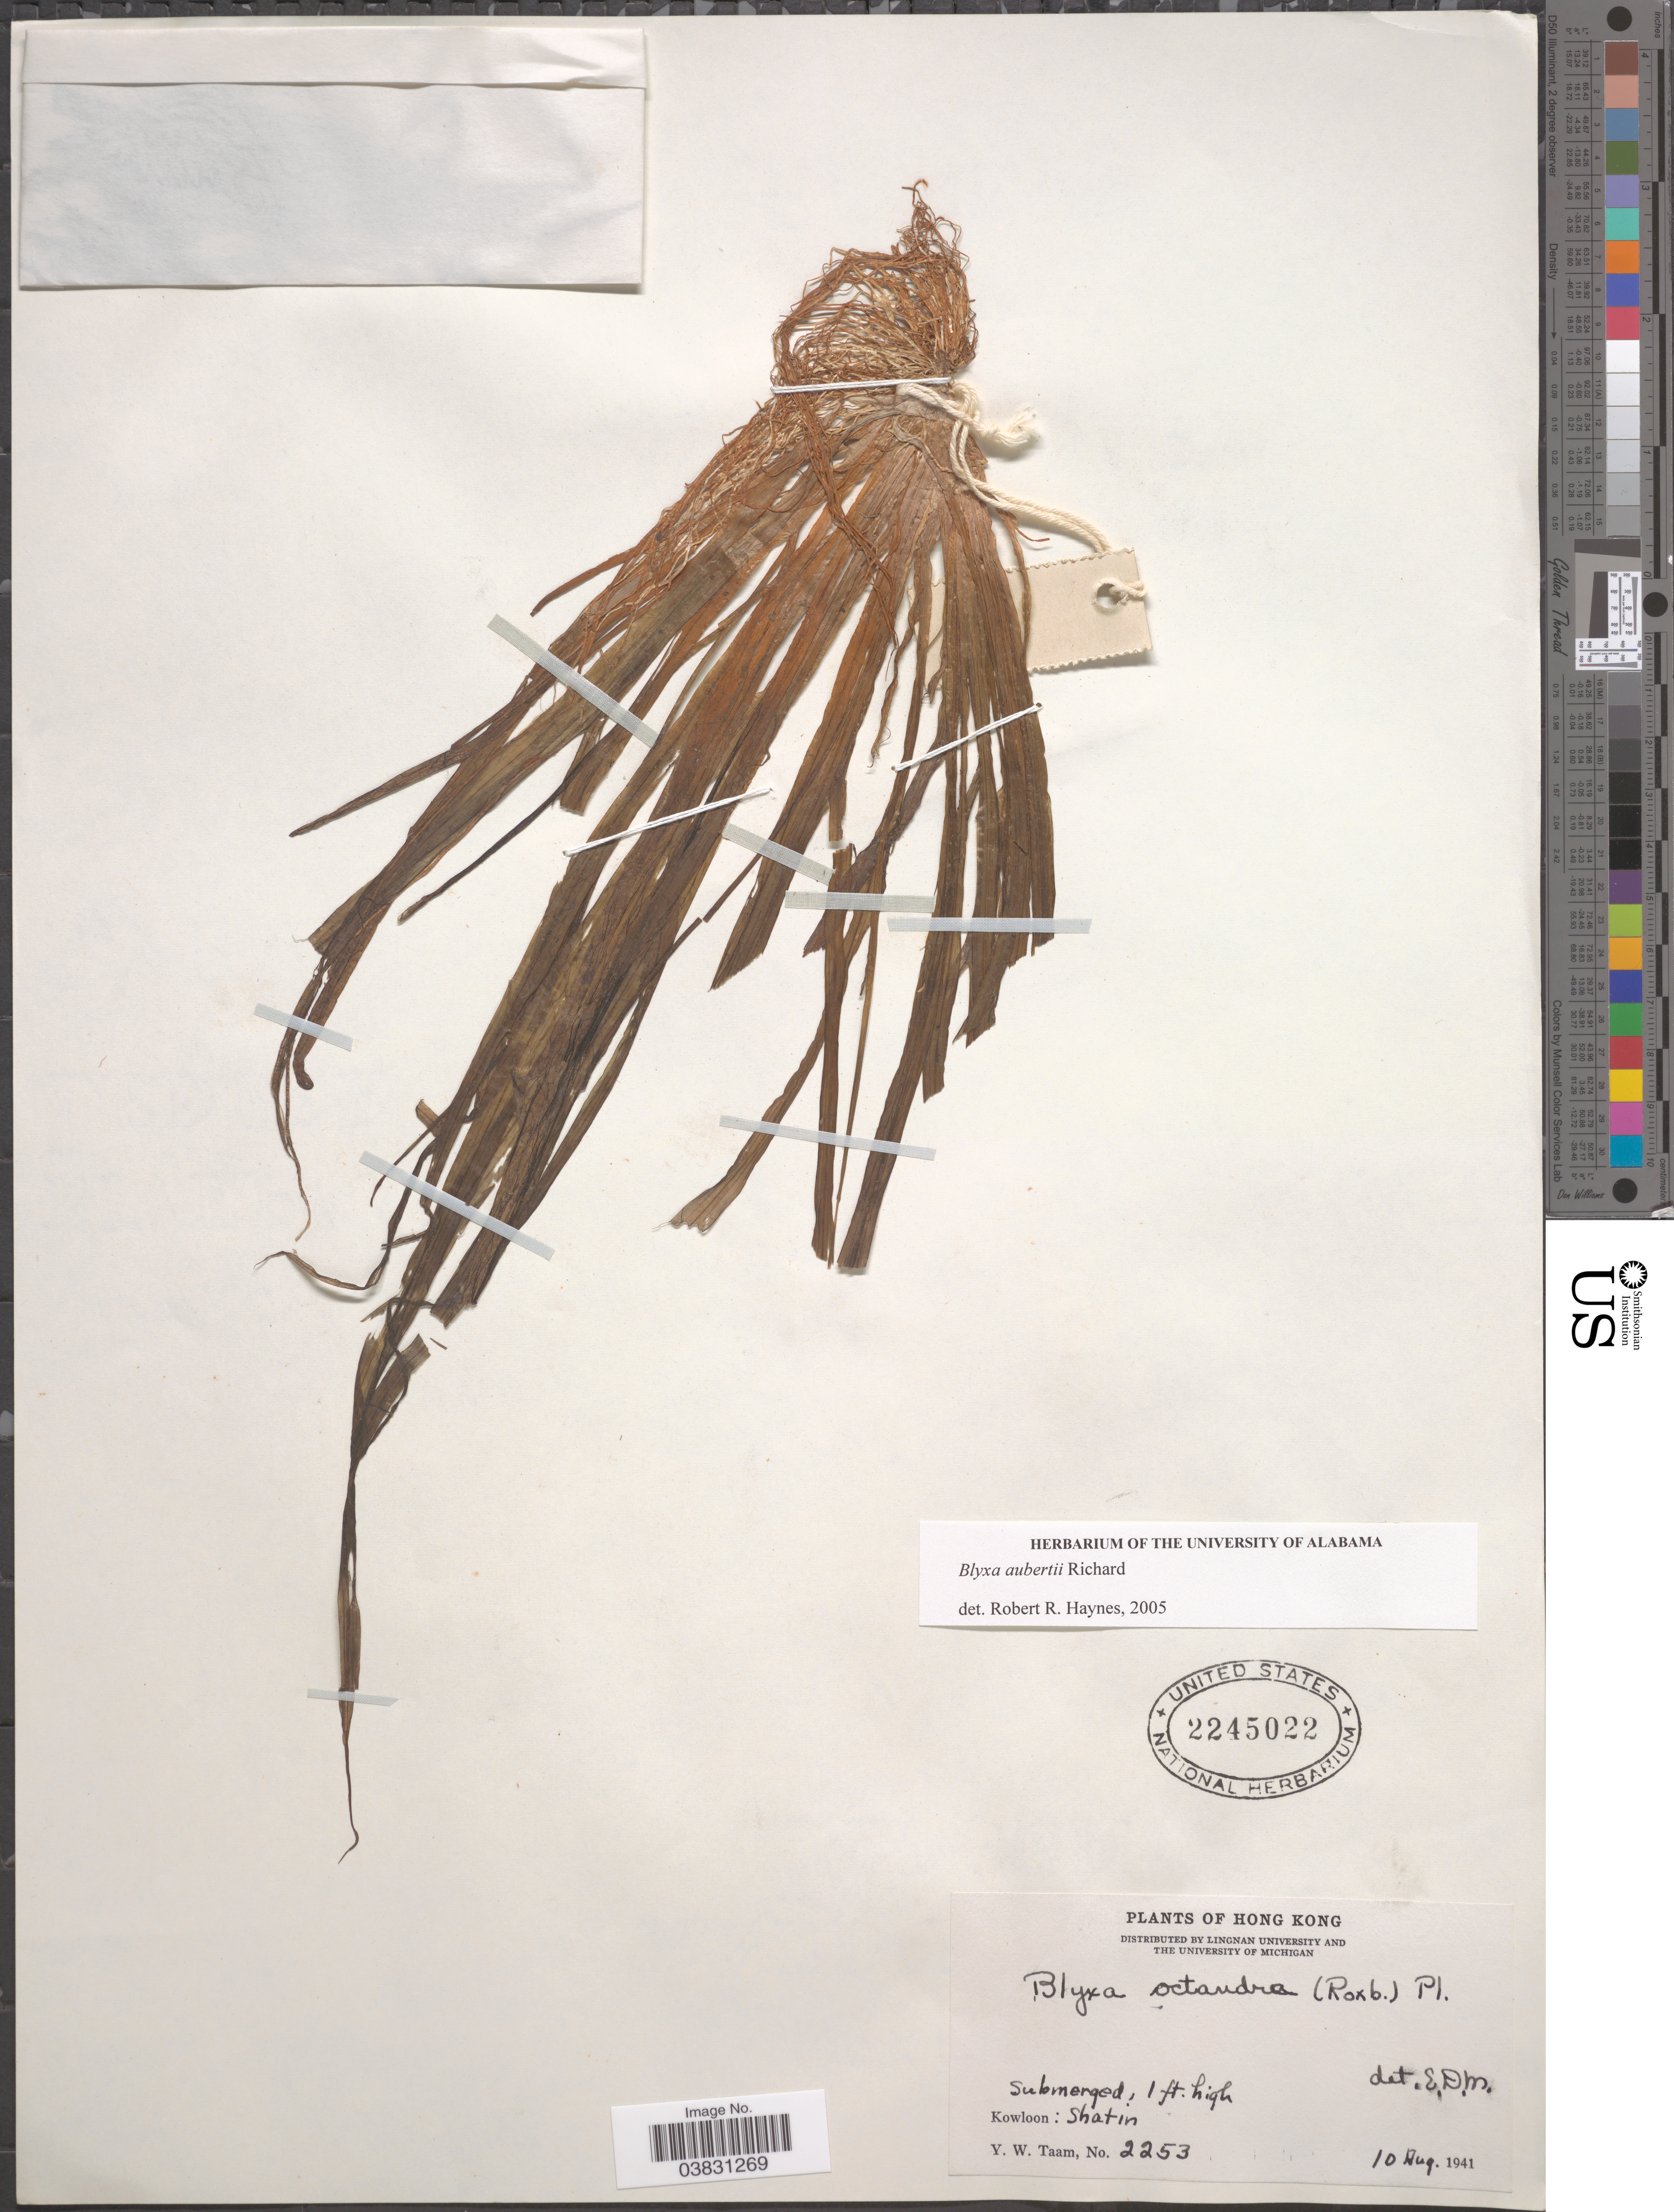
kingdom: Plantae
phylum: Tracheophyta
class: Liliopsida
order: Alismatales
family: Hydrocharitaceae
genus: Blyxa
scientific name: Blyxa aubertii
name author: Rich.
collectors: Y. W. Taam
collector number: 2253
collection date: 1941-08-10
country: China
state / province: Hong Kong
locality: Kowloon: Shatin.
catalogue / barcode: US 2245022